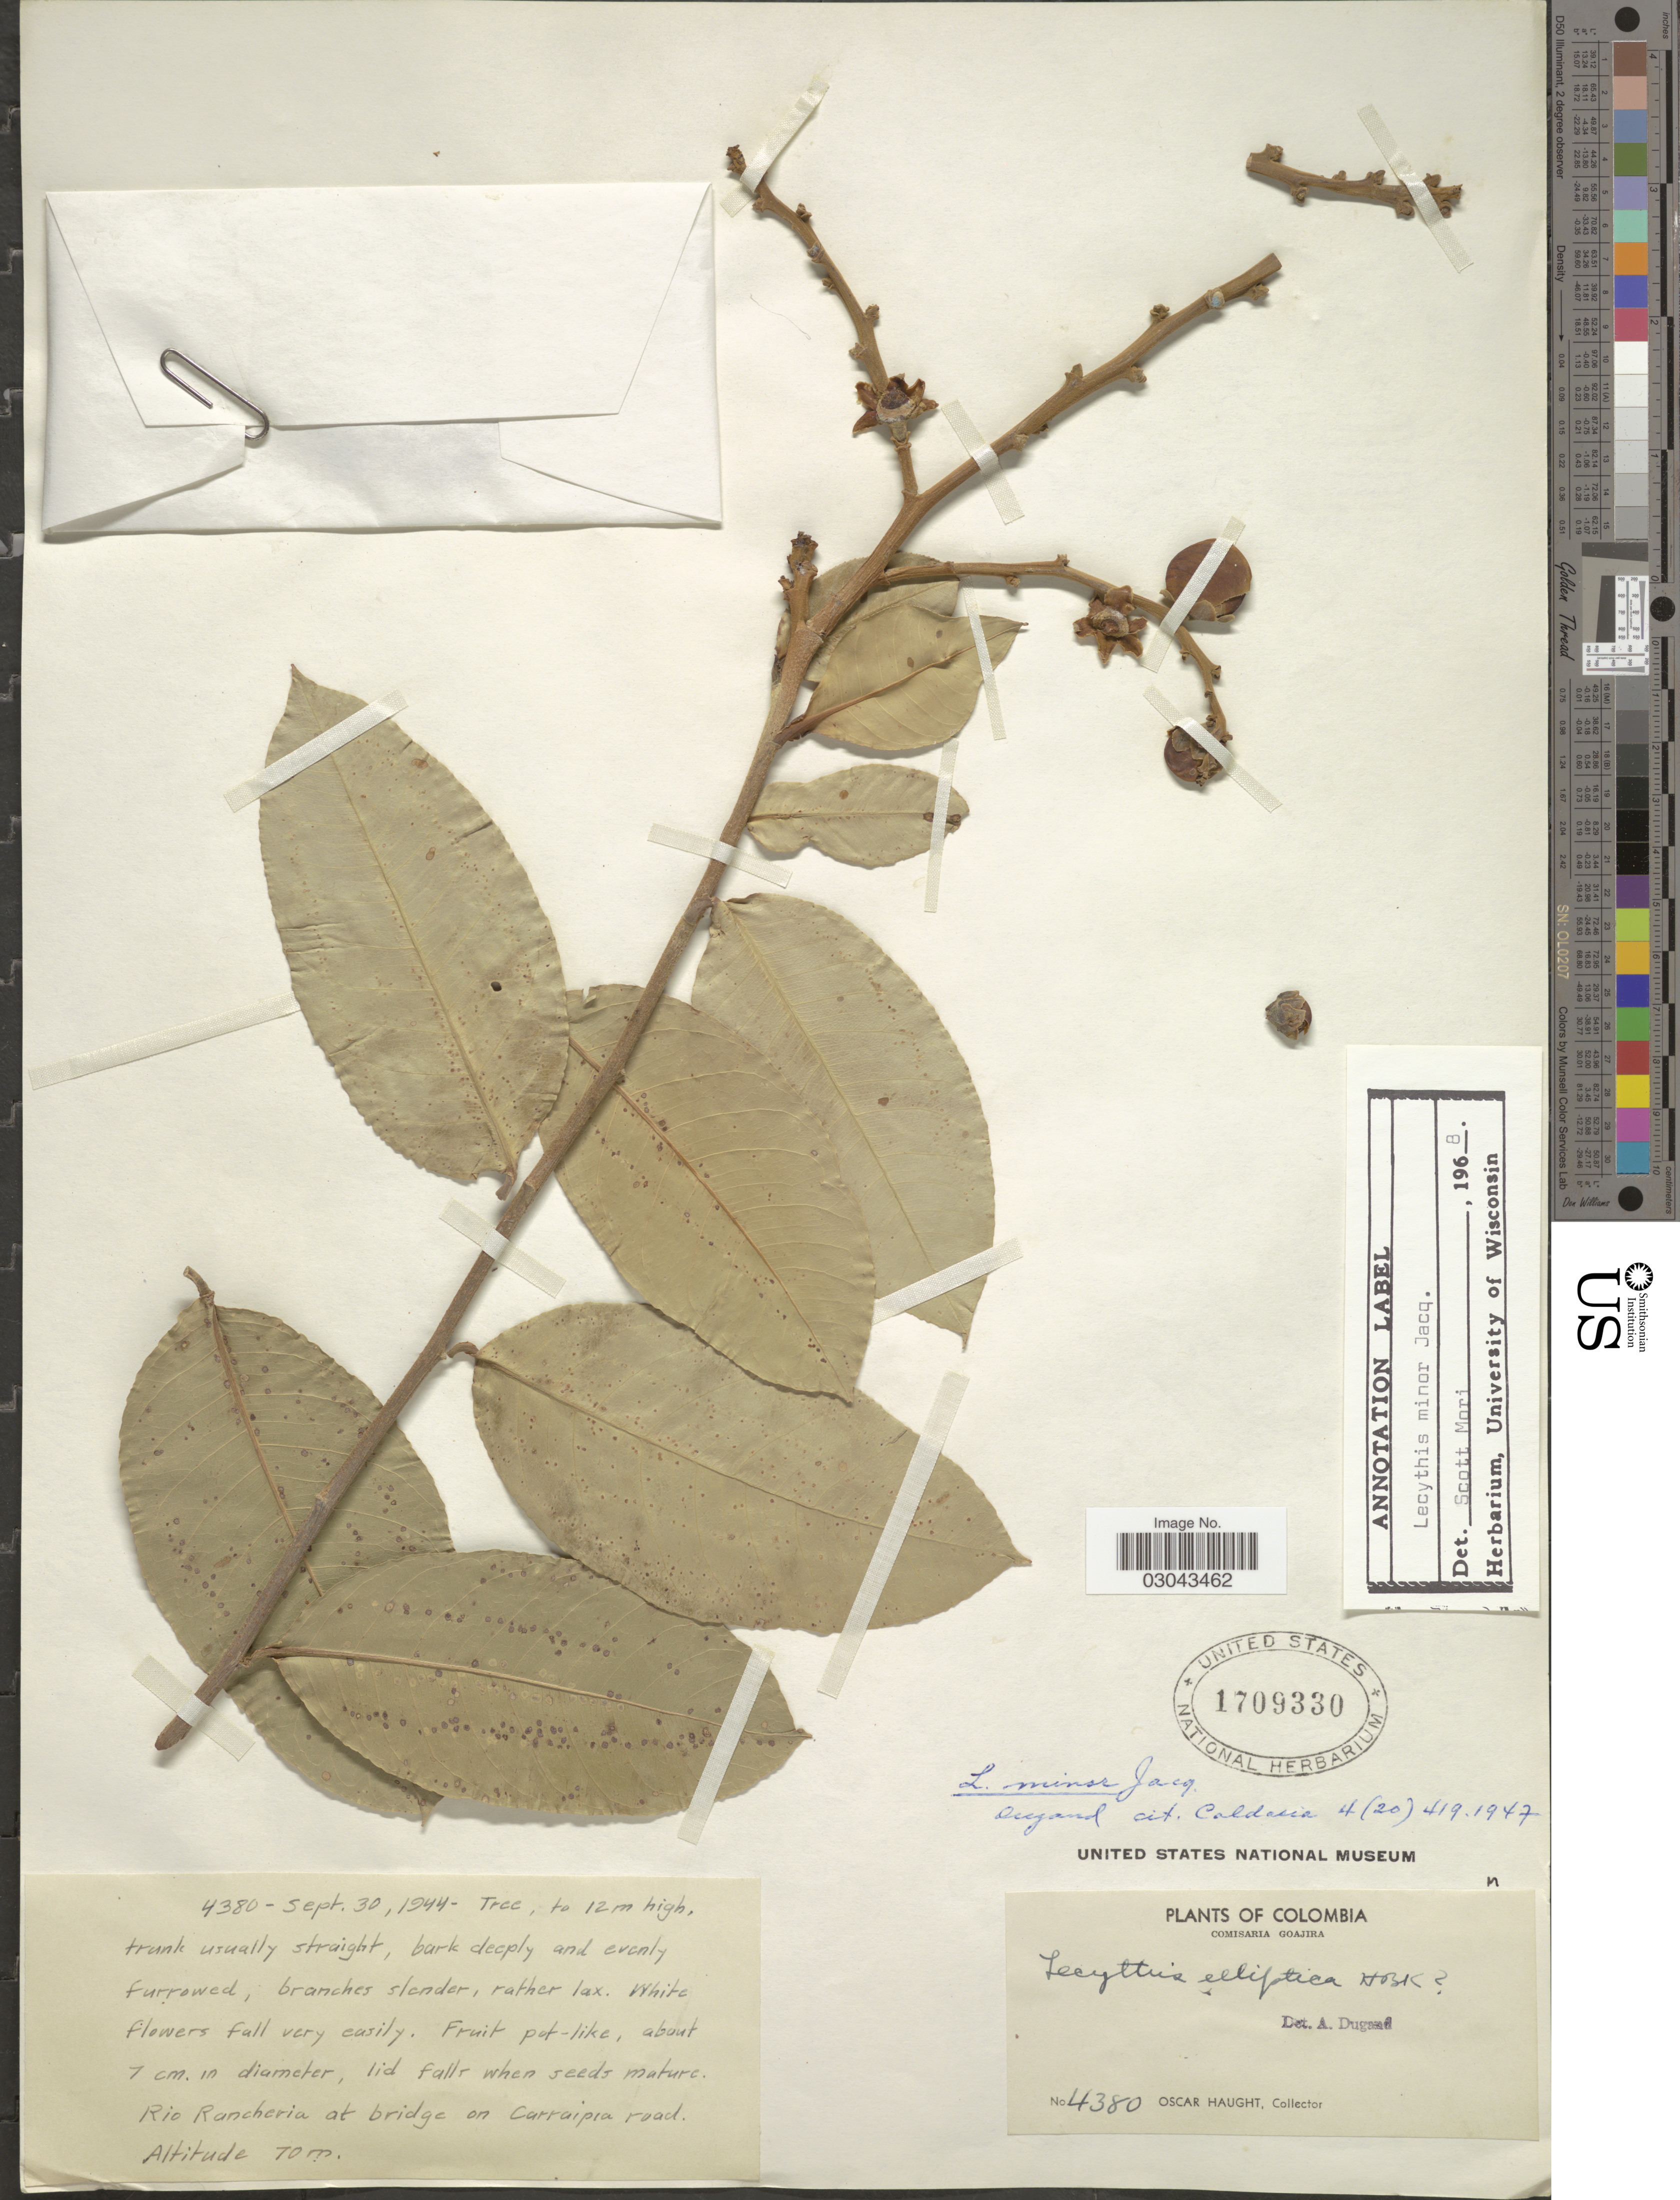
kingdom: Plantae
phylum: Tracheophyta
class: Magnoliopsida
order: Ericales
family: Lecythidaceae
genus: Lecythis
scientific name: Lecythis minor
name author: Jacq.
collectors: O. Haught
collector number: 4380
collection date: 1944-09-30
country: Colombia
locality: Comisaria Goajira, Rio Rancheria at bridge on Carraipia road.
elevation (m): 70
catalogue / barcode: US 1709330